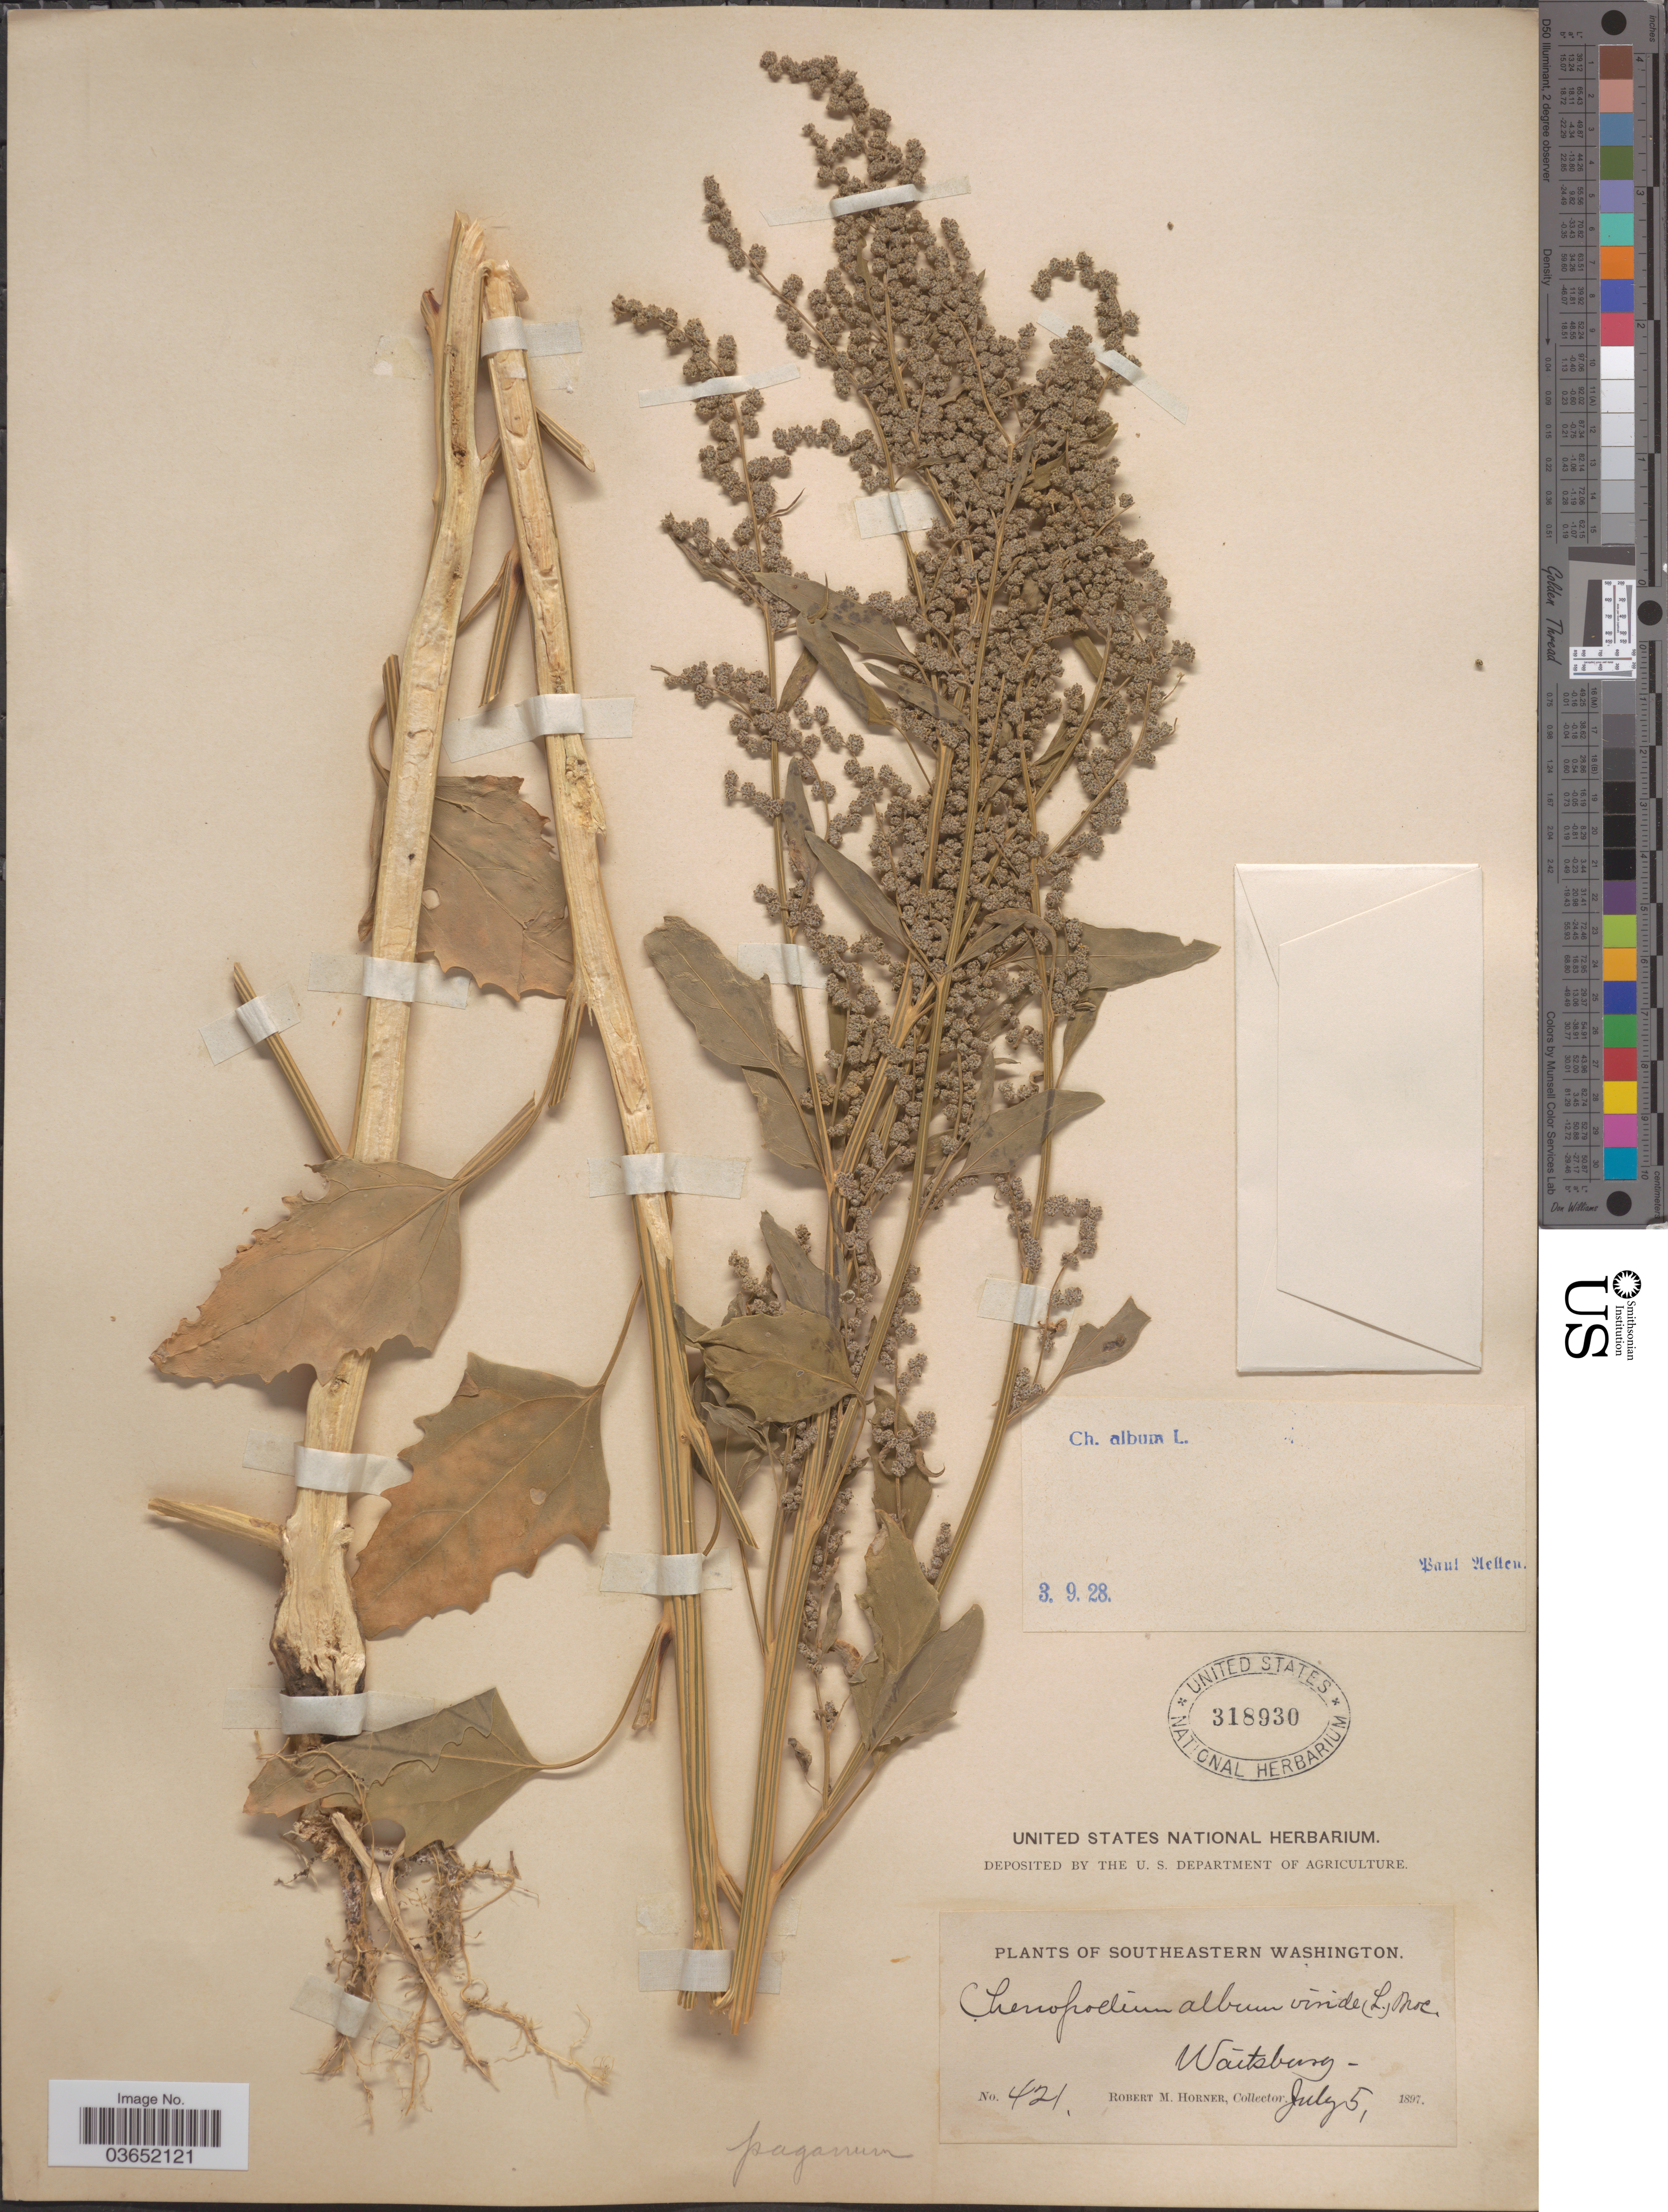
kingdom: Plantae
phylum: Tracheophyta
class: Magnoliopsida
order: Caryophyllales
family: Amaranthaceae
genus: Chenopodium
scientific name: Chenopodium album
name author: L.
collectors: R. Horner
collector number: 421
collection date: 1897-07-05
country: United States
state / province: Washington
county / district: Walla Walla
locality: Southeastern Washington. Waitsburg.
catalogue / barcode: US 318930